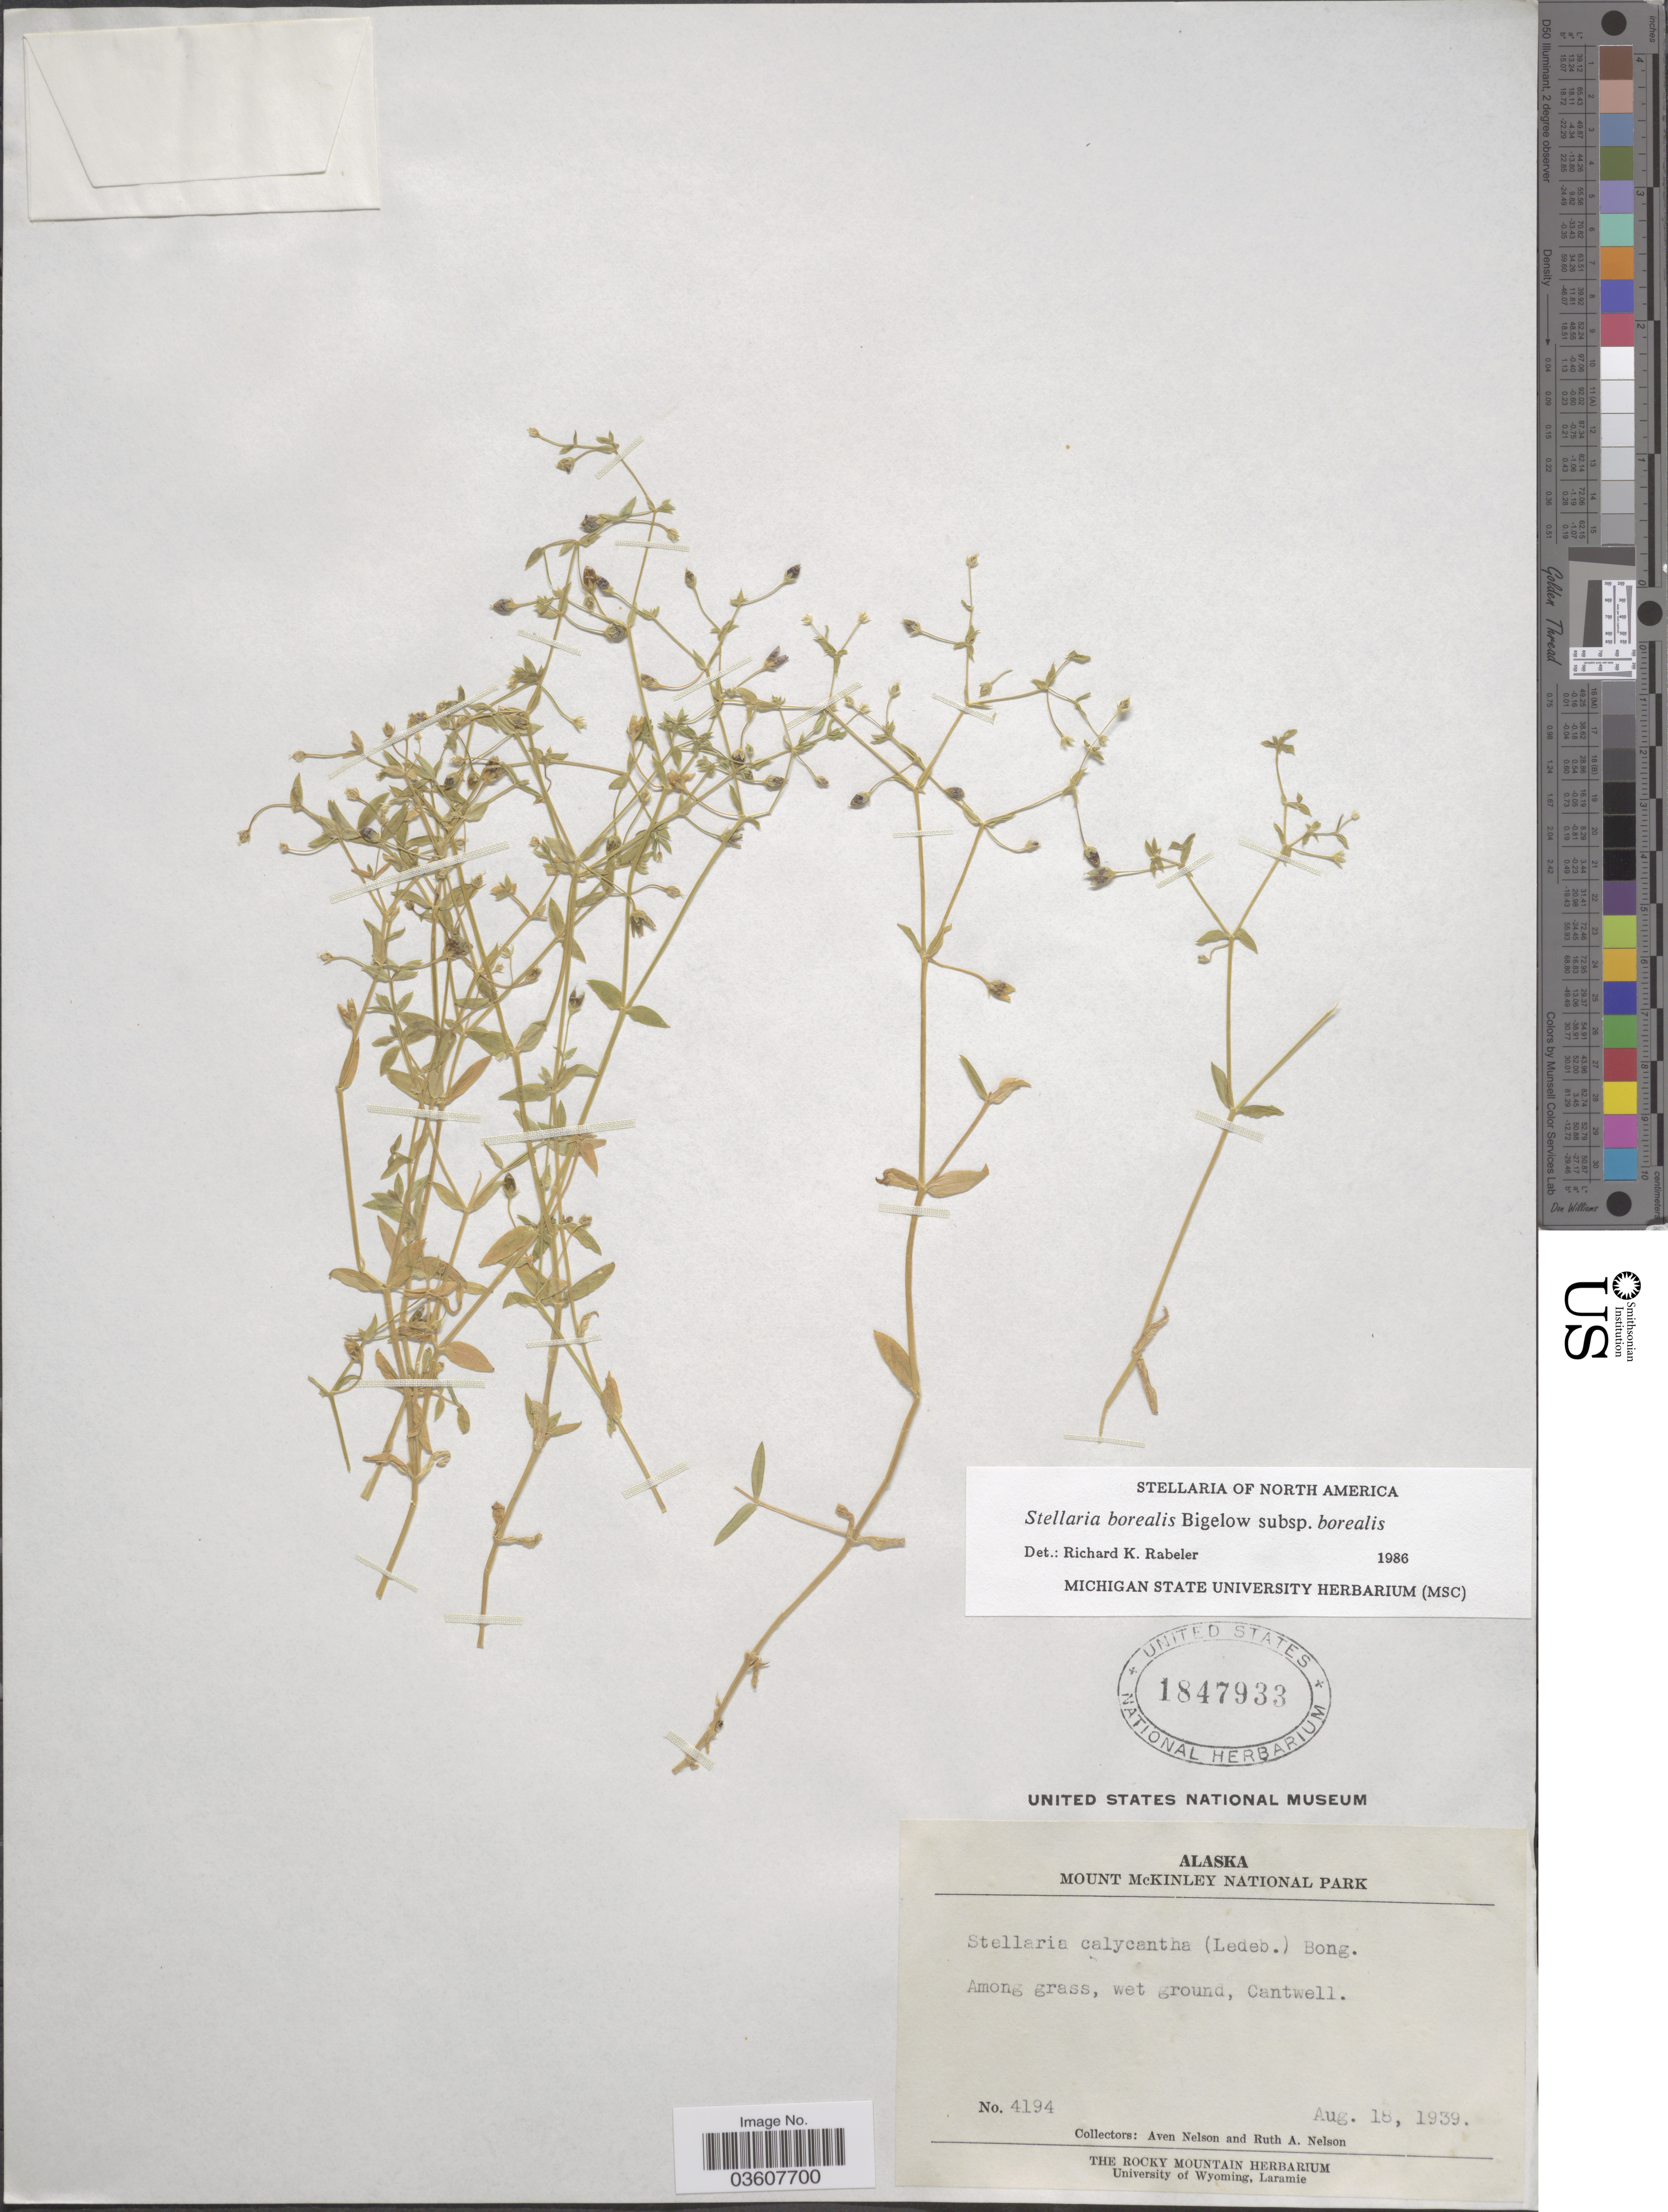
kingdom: Plantae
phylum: Tracheophyta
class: Magnoliopsida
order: Caryophyllales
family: Caryophyllaceae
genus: Stellaria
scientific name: Stellaria borealis subsp. borealis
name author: Bigelow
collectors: A. Nelson & R. A. Nelson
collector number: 4194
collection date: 1939-08-18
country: United States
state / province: Alaska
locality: Mount McKinley National Park. Among grass, wet ground, Cantwell.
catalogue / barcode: US 1847933